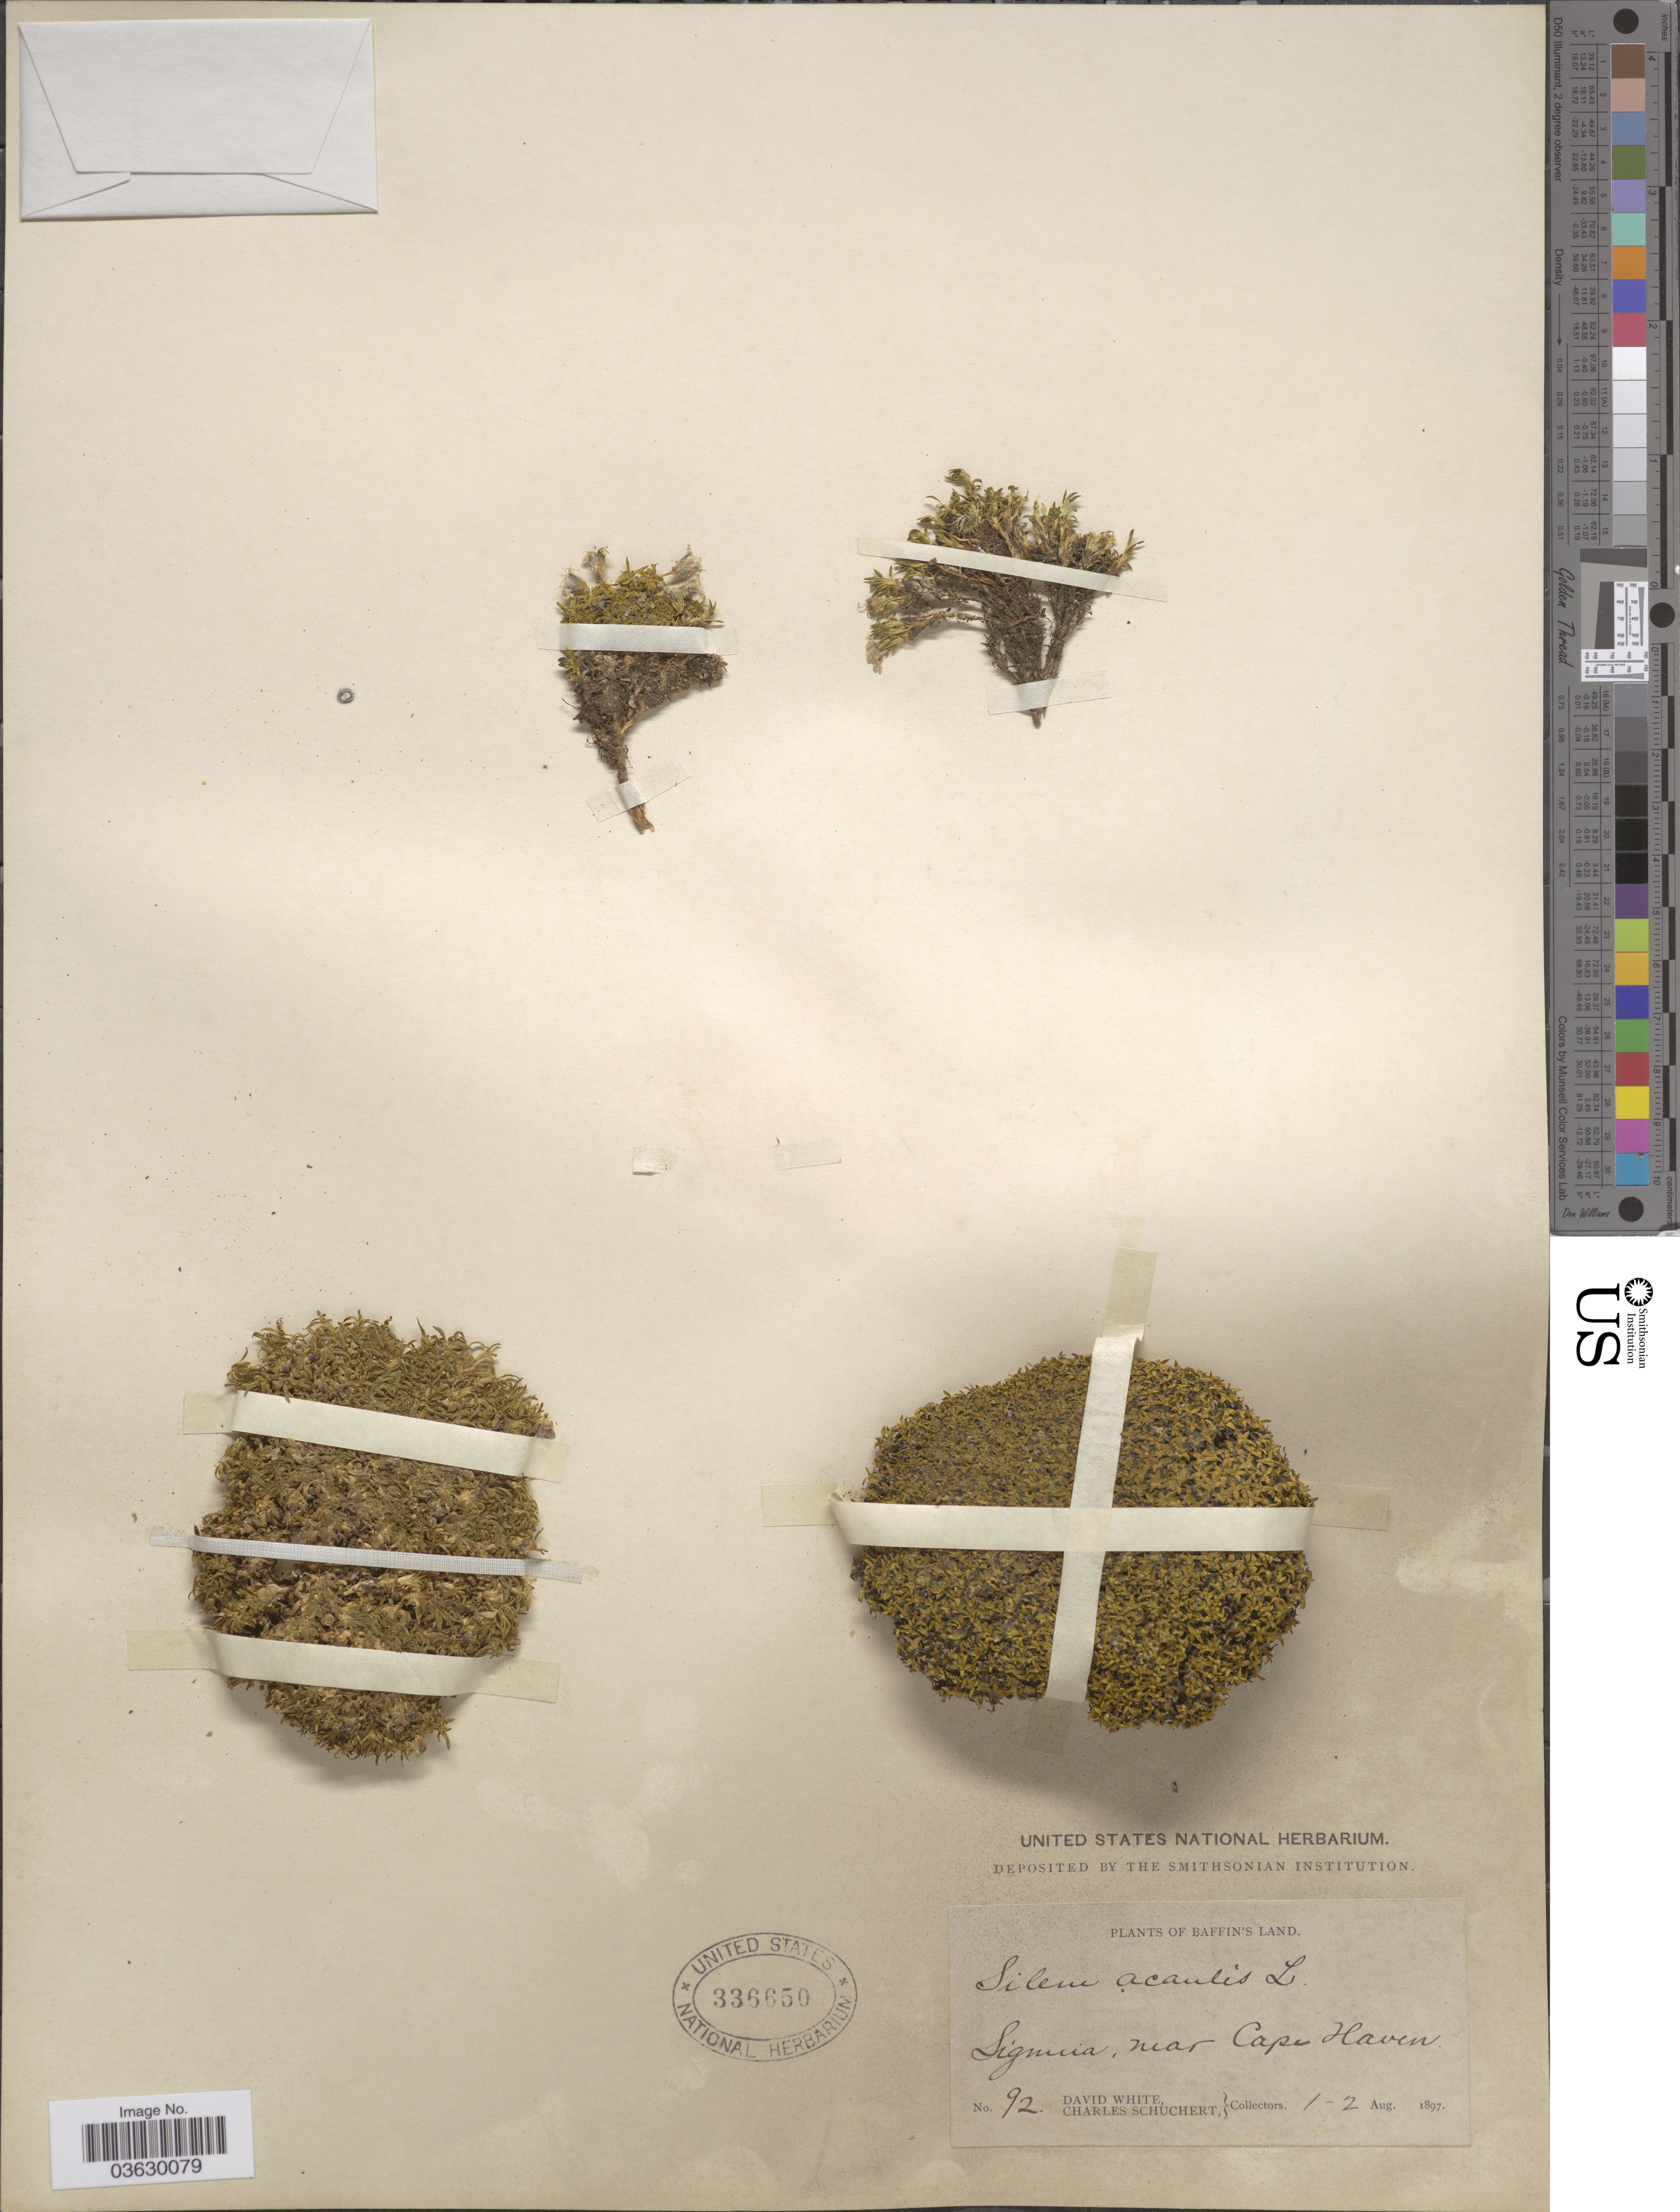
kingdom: Plantae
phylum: Tracheophyta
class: Magnoliopsida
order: Caryophyllales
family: Caryophyllaceae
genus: Silene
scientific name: Silene acaulis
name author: (L.) Jacq.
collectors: D. White & C. Schuchert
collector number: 92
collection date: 1897-08-01/1897-08-02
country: Canada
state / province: Nunavut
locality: Baffin's Land. Signuia, near Cape Haven.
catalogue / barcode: US 336650